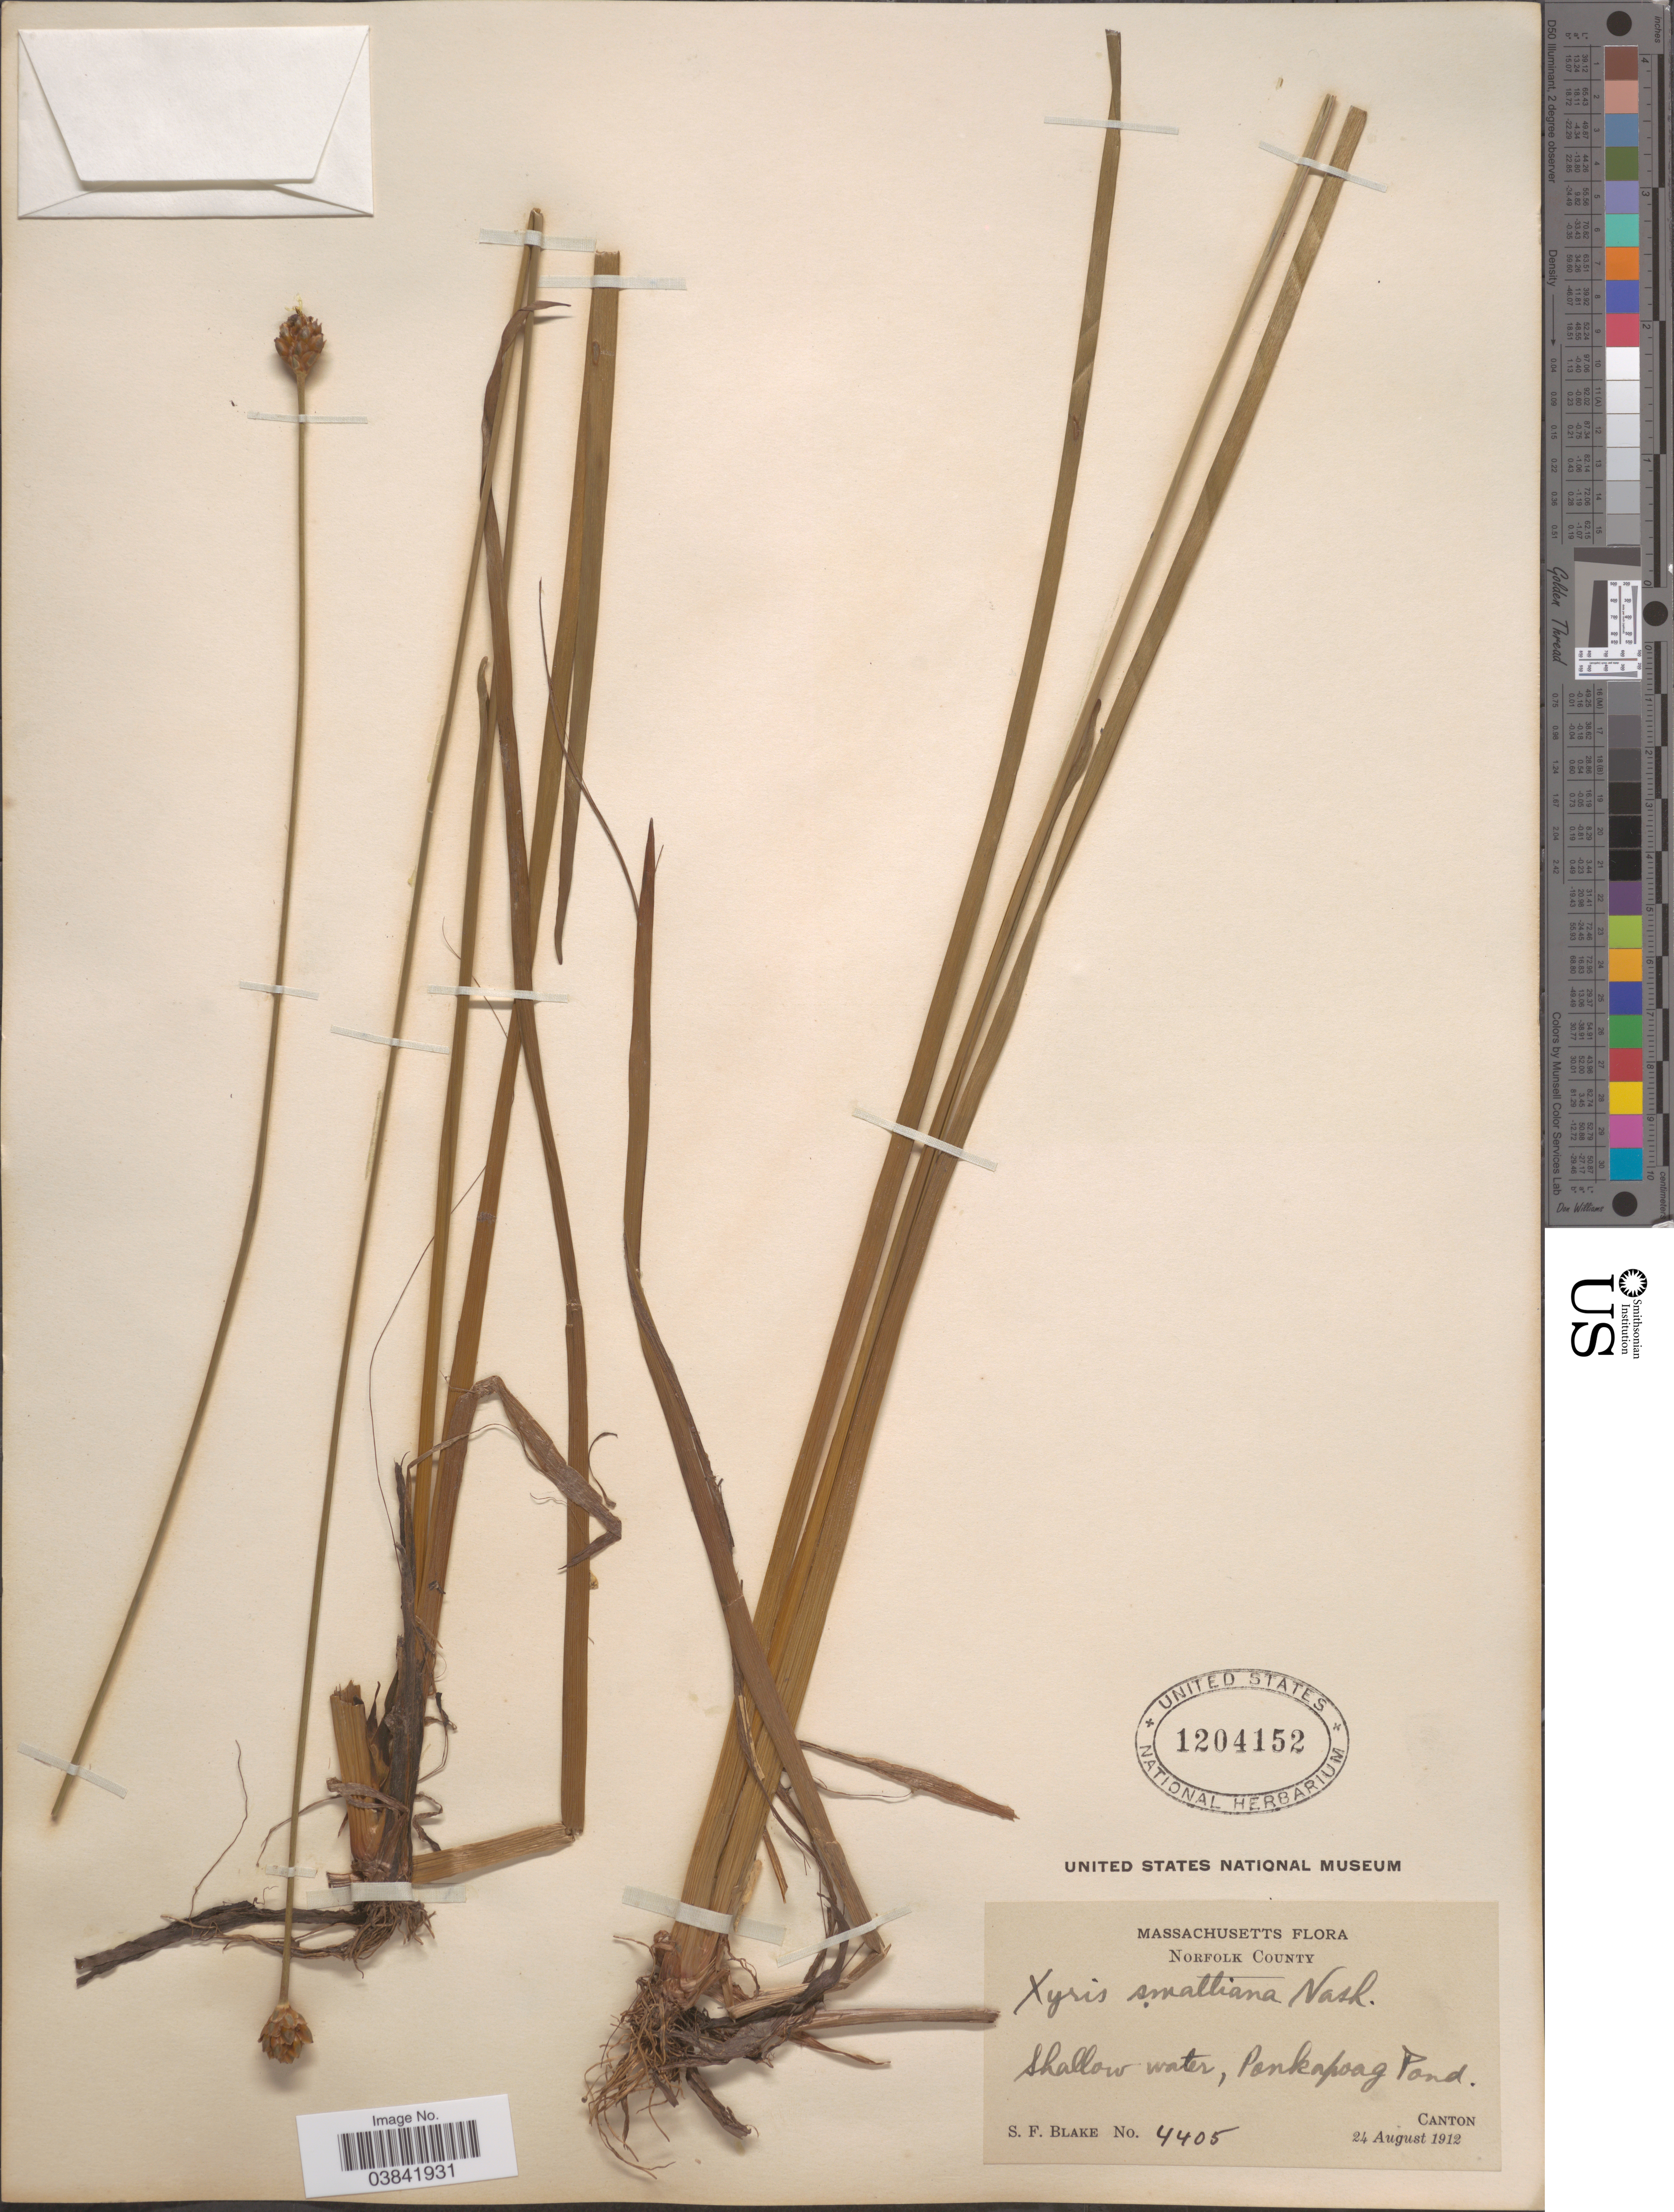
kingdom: Plantae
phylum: Tracheophyta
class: Liliopsida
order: Poales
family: Xyridaceae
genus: Xyris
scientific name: Xyris smalliana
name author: Nash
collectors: S. Blake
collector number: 4405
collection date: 1912-08-24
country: United States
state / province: Massachusetts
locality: Norfolk County. Shallow water, Ponkapoag Pond. Canton.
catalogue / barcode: US 1204152